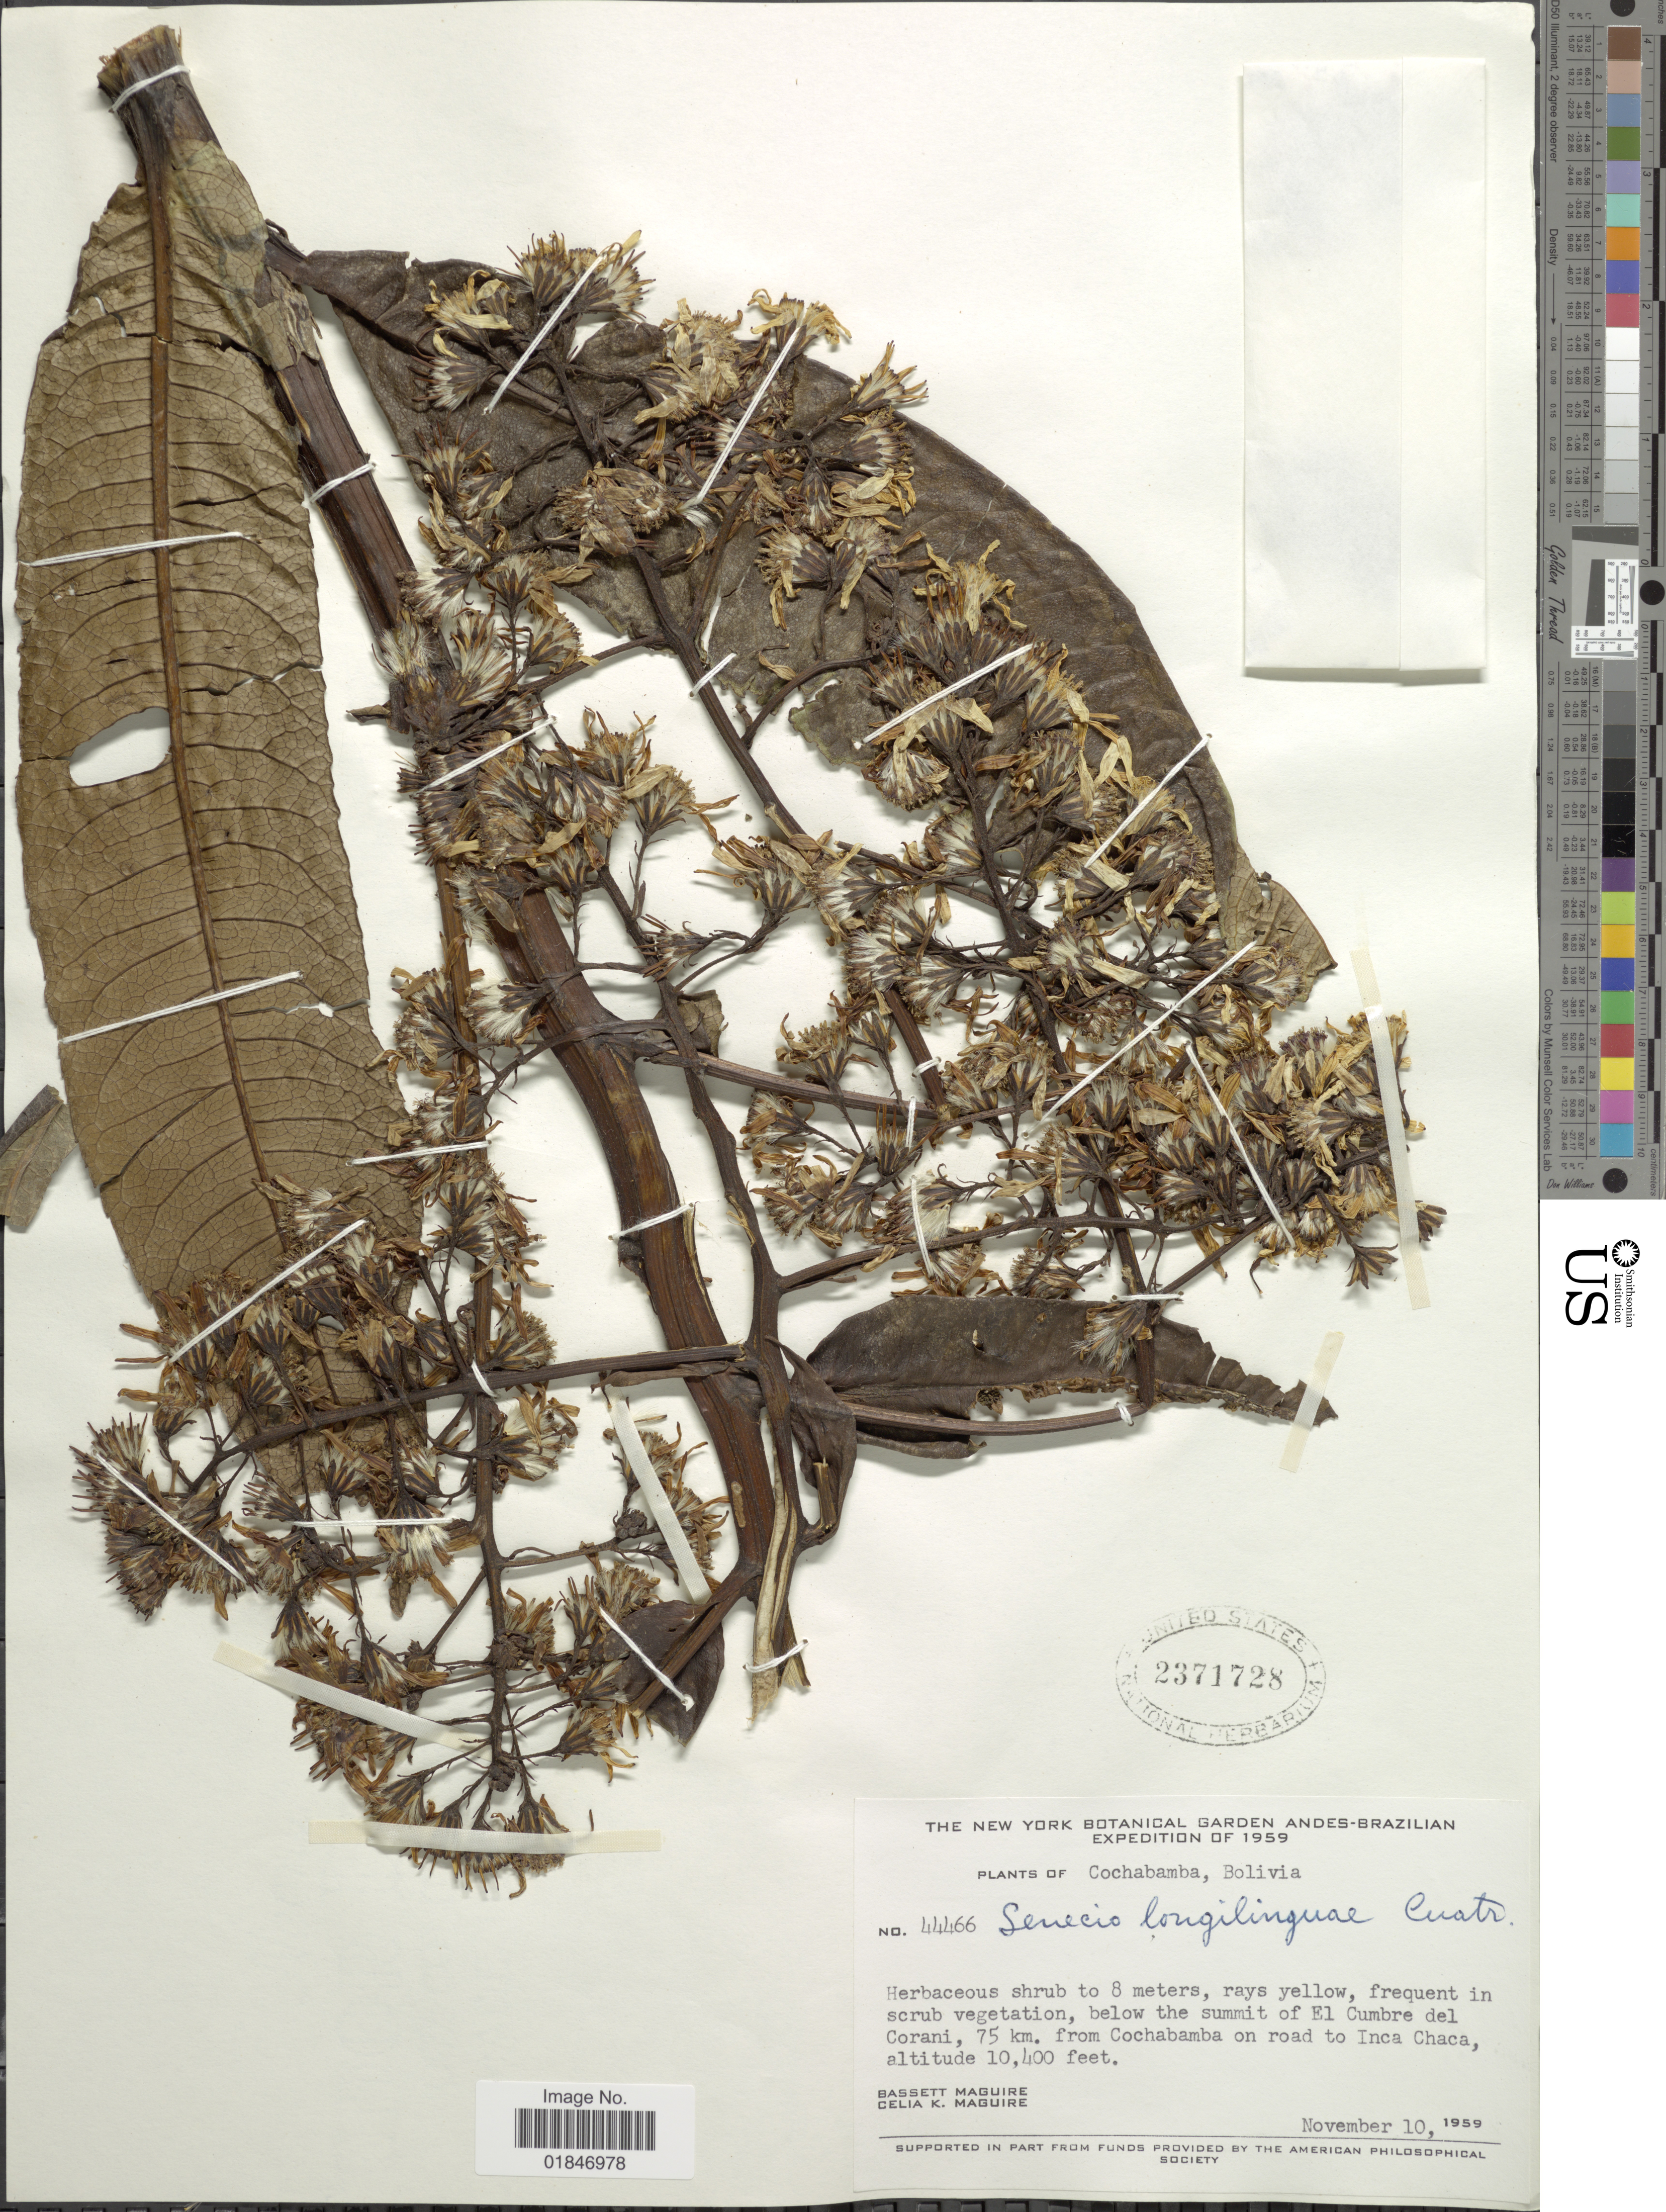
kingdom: Plantae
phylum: Tracheophyta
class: Magnoliopsida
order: Asterales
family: Asteraceae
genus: Dendrophorbium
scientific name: Dendrophorbium longilinguae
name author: (Cuatrec.) C. Jeffrey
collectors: B. Maguire & C. K. Maguire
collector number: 44466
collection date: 1959-11-10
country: Bolivia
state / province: Cochabamba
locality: Cochabamba, Bolivia. Below the summit of El Cumbre del Corani, 75 km. from Cochbamba on road to Inca Chaca. Andes-Brazilan.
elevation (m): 3170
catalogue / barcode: US 2371728